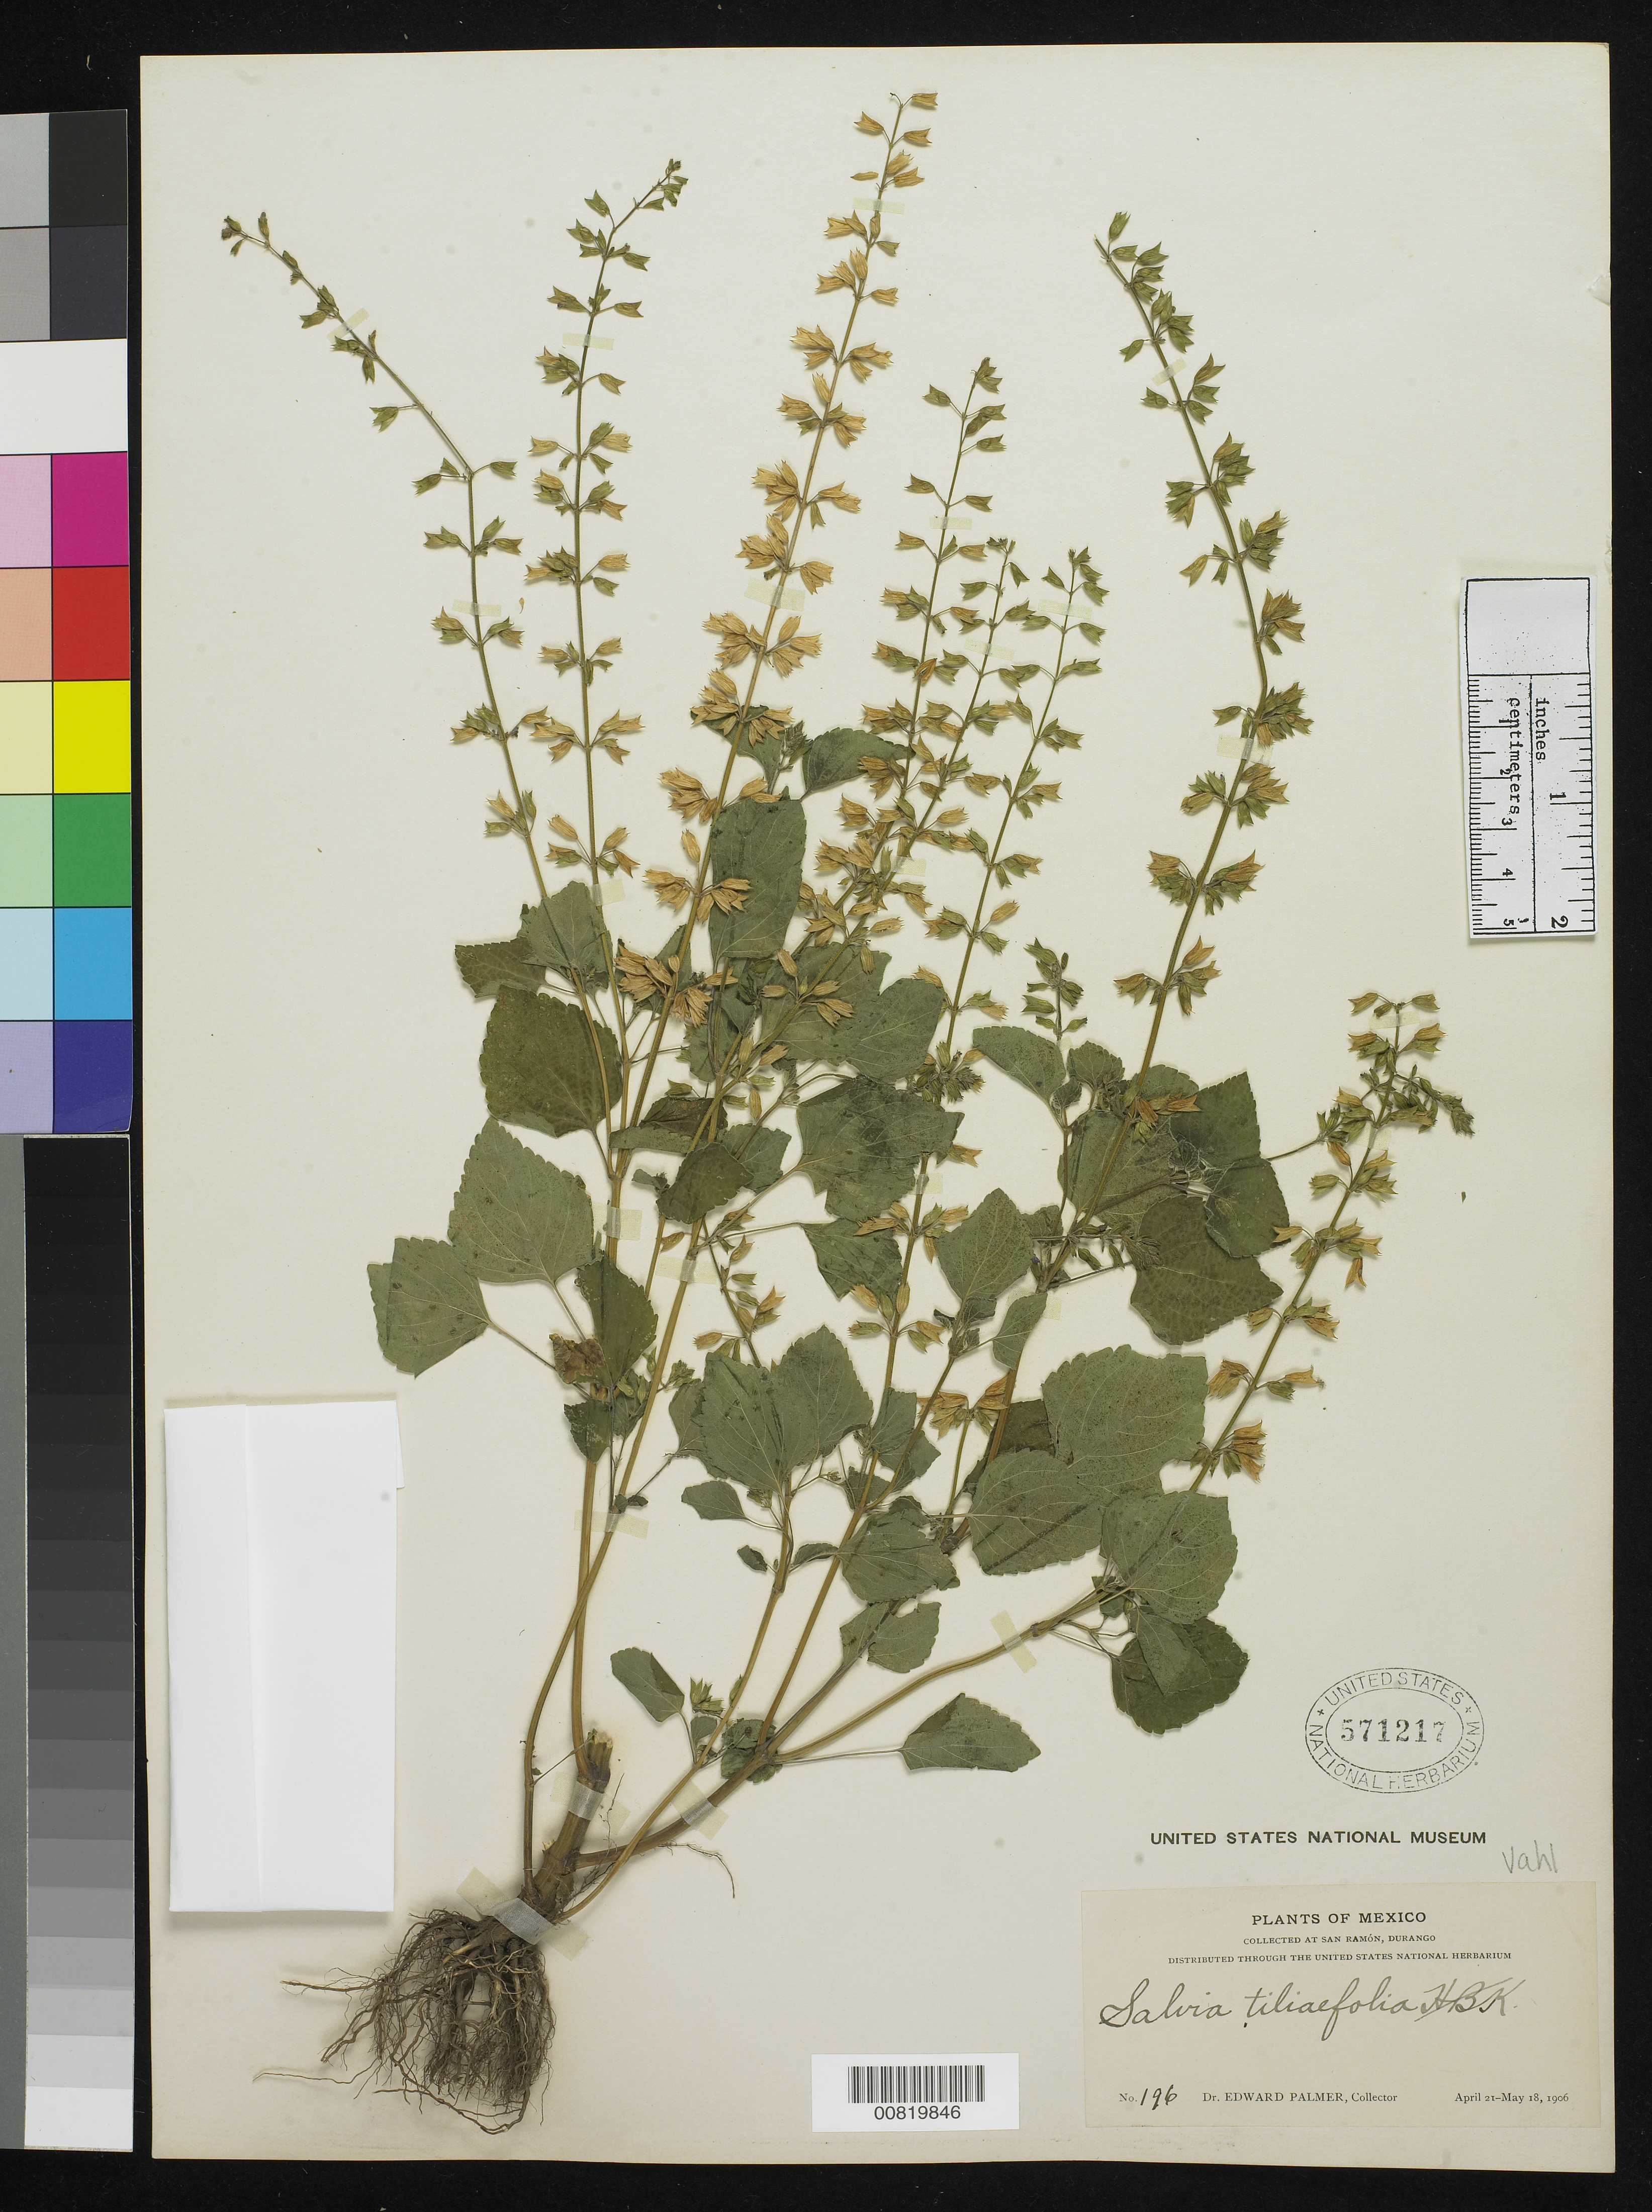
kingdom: Plantae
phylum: Tracheophyta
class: Magnoliopsida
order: Lamiales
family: Lamiaceae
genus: Salvia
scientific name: Salvia tiliaefolia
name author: Vahl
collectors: E. Palmer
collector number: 196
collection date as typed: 21 Apr 1906 to 18 May 1906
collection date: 1906-04-21/1906-05-18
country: Mexico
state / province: Durango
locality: San Ramón, Durango.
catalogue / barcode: US 571217